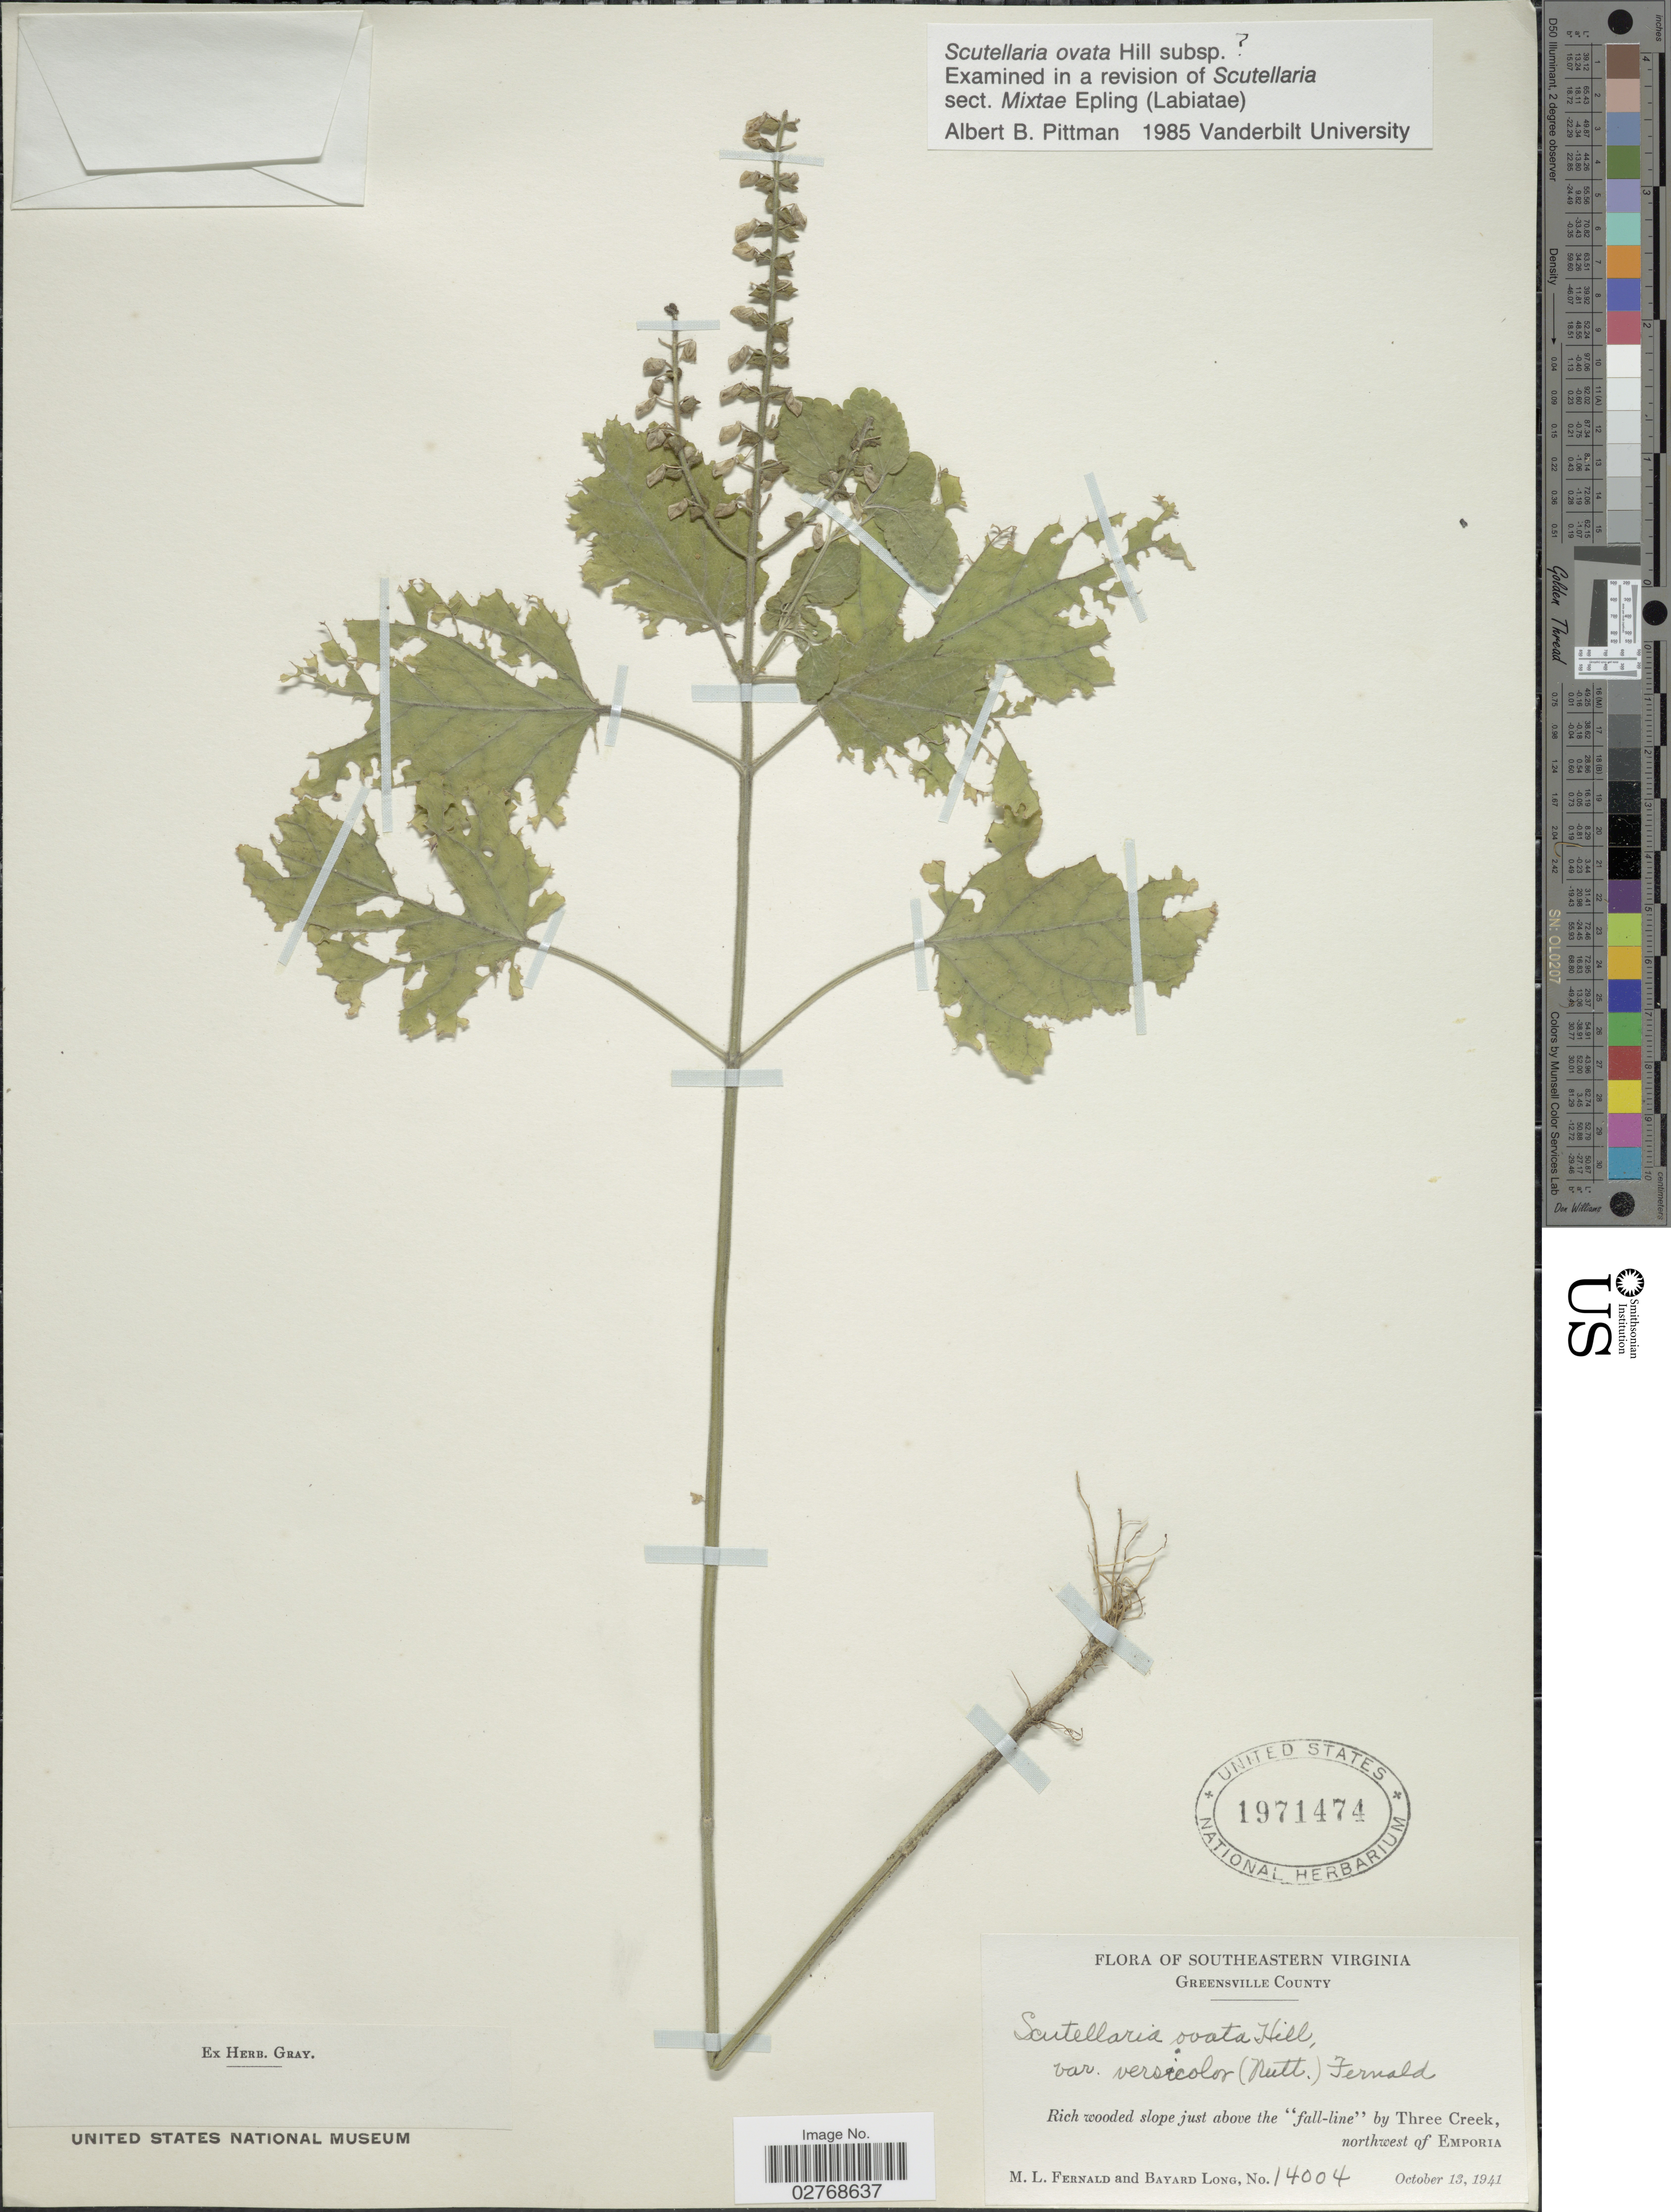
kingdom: Plantae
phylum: Tracheophyta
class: Magnoliopsida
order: Lamiales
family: Lamiaceae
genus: Scutellaria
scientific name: Scutellaria ovata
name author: Hill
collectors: M. L. Fernald & B. Long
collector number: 14004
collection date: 1941-10-13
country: United States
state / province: Virginia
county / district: Greensville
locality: Southeastern Virginia. Greensville County. Rich wooded slope just above "fall-line" by Three Creek, northwest of Emporia.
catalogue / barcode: US 1971474